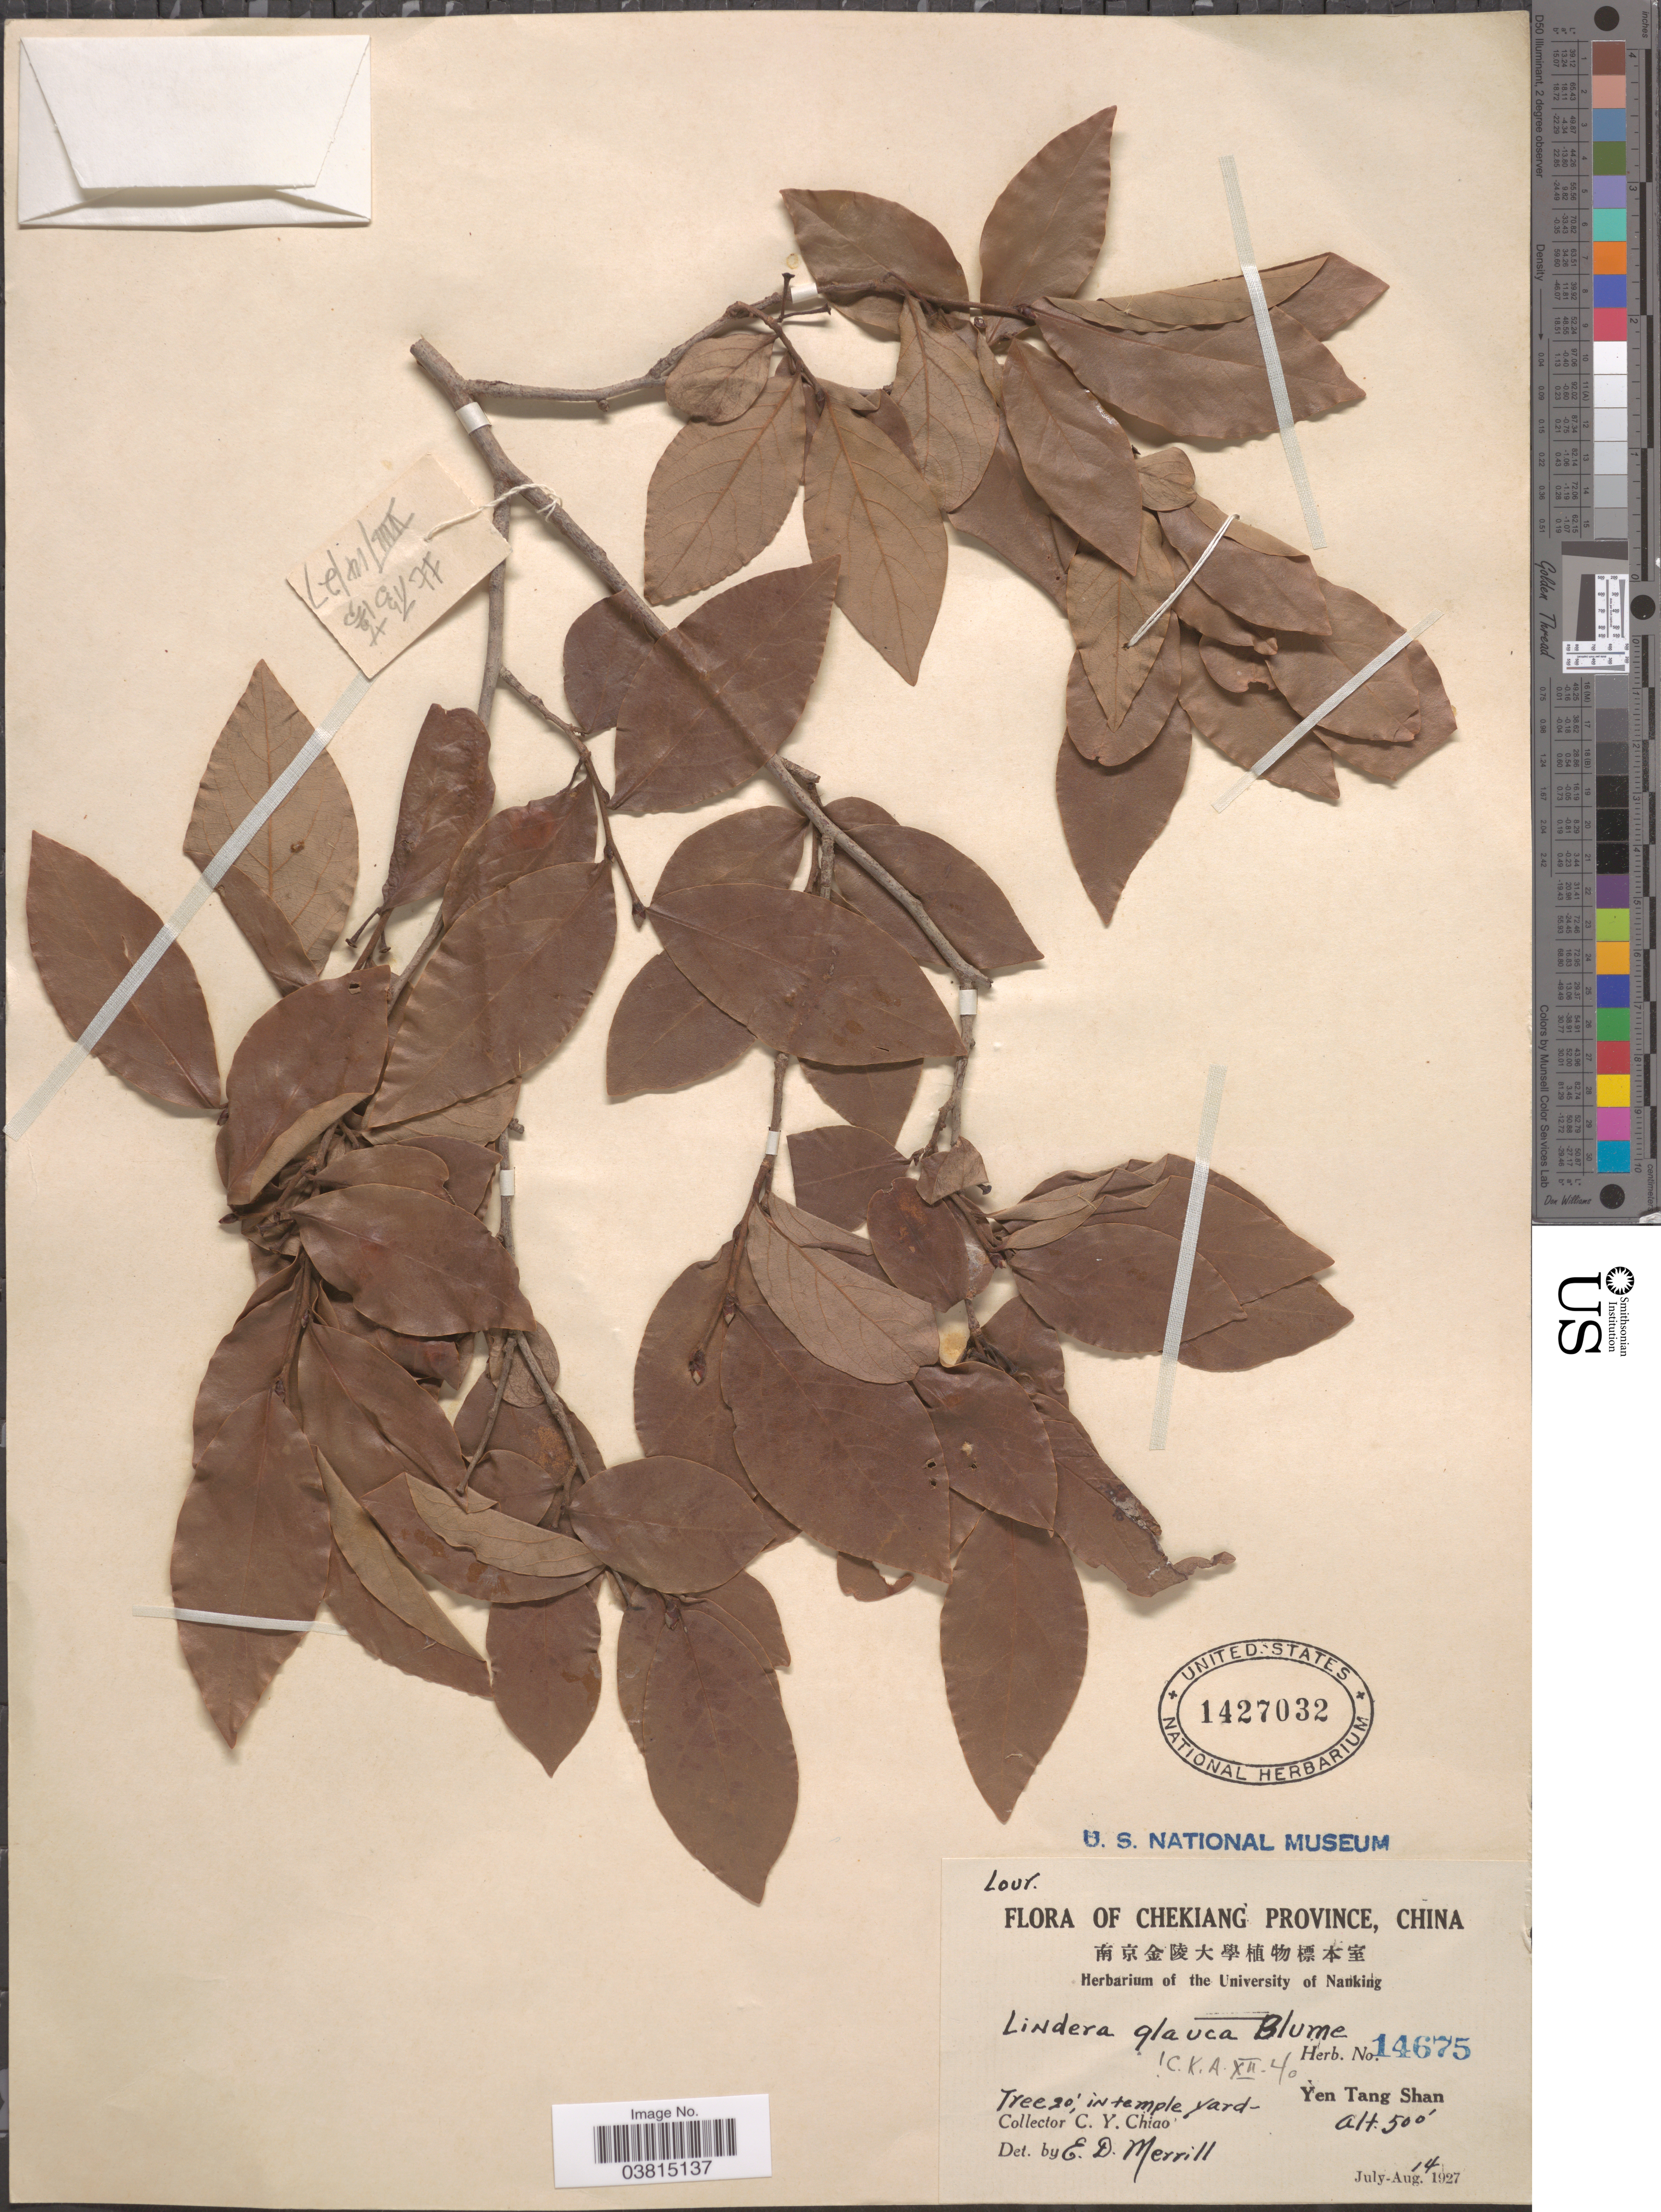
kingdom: Plantae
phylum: Tracheophyta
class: Magnoliopsida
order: Laurales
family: Lauraceae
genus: Lindera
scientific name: Lindera glauca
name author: (Siebold & Zucc.) Blume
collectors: C. Y. Chiao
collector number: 14675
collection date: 1927-08-14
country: China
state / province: Zhejiang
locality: Chekiang Province. Yen Tang Shan.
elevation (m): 152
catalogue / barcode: US 1427032